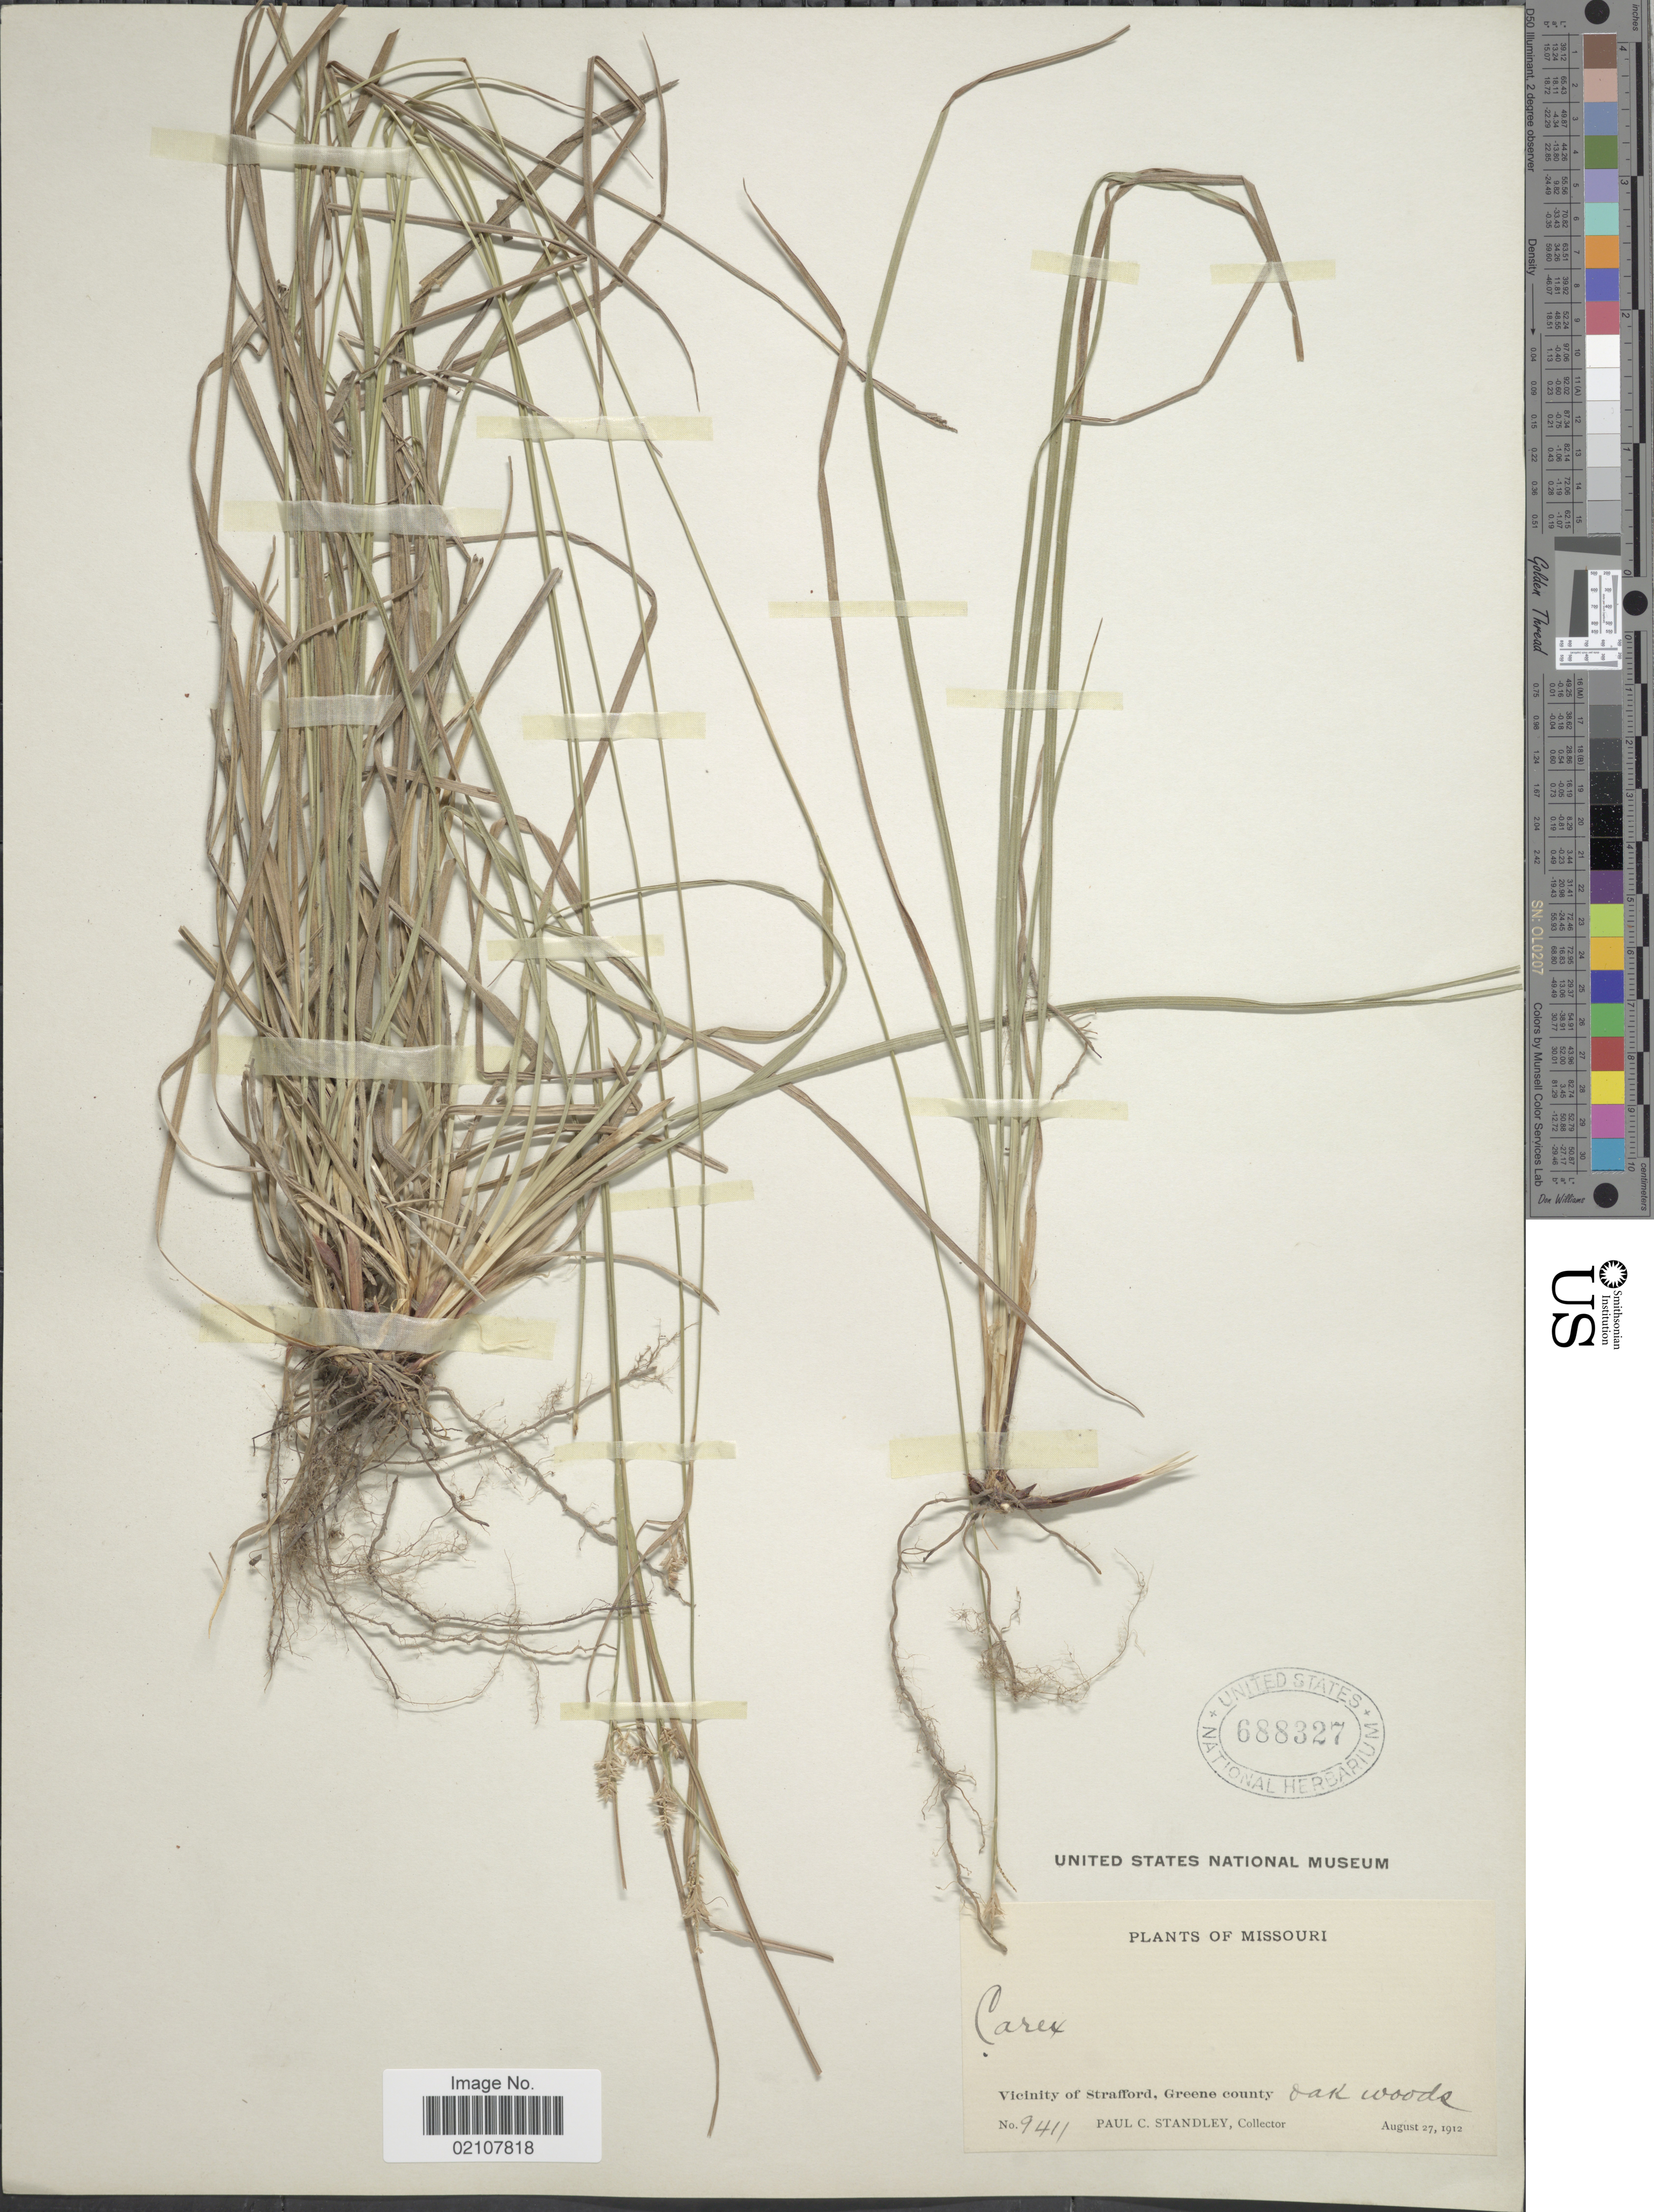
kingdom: Plantae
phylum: Tracheophyta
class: Liliopsida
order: Poales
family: Cyperaceae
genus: Carex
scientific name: Carex caroliniana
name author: Schwein.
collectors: P. C. Standley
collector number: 9411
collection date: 1912-08-27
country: United States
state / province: Missouri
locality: Vicinity of Strafford, Greene county, Oak woods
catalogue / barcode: US 688327